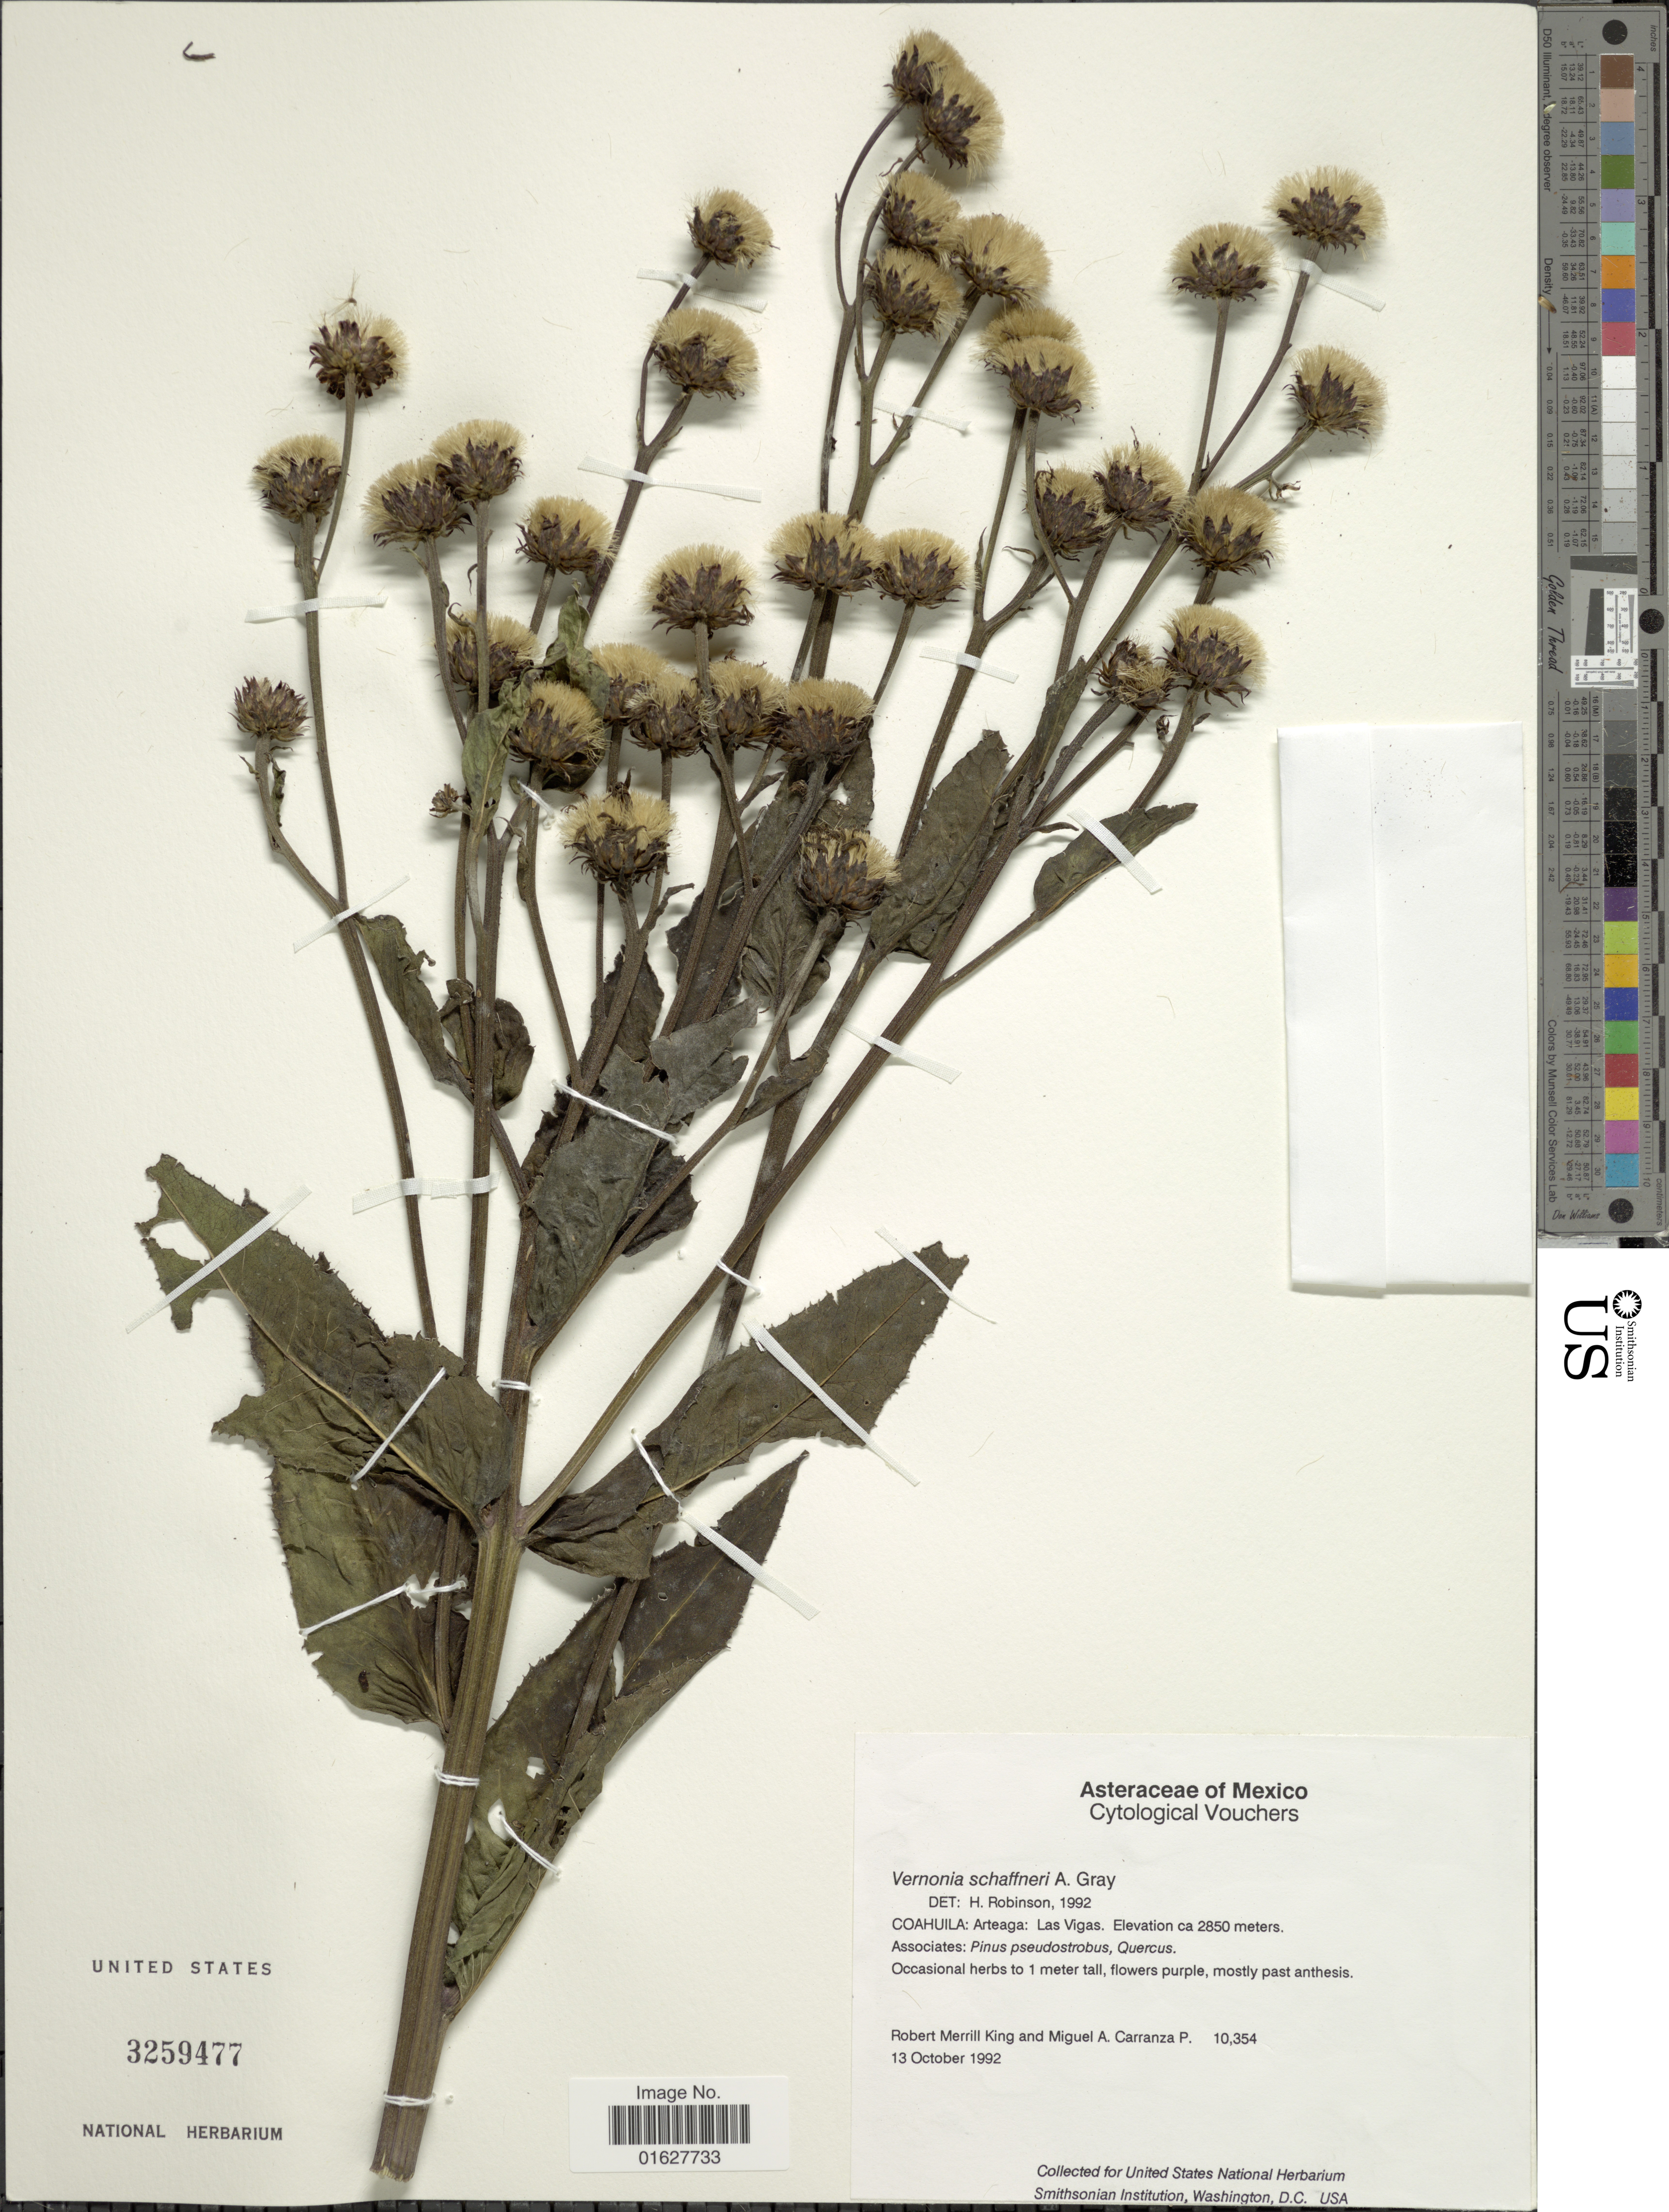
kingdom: Plantae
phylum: Tracheophyta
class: Magnoliopsida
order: Asterales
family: Asteraceae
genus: Vernonia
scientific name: Vernonia greggii subsp. schaffneri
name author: (A. Gray) G. C. Chapman & S.B. Jones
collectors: R. M. King & M. Carranza P.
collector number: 10354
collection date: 1992-10-13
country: Mexico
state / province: Coahuila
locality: Mexico. Coahuila: Arteaga: Las Vigas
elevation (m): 2850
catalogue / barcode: US 3259477